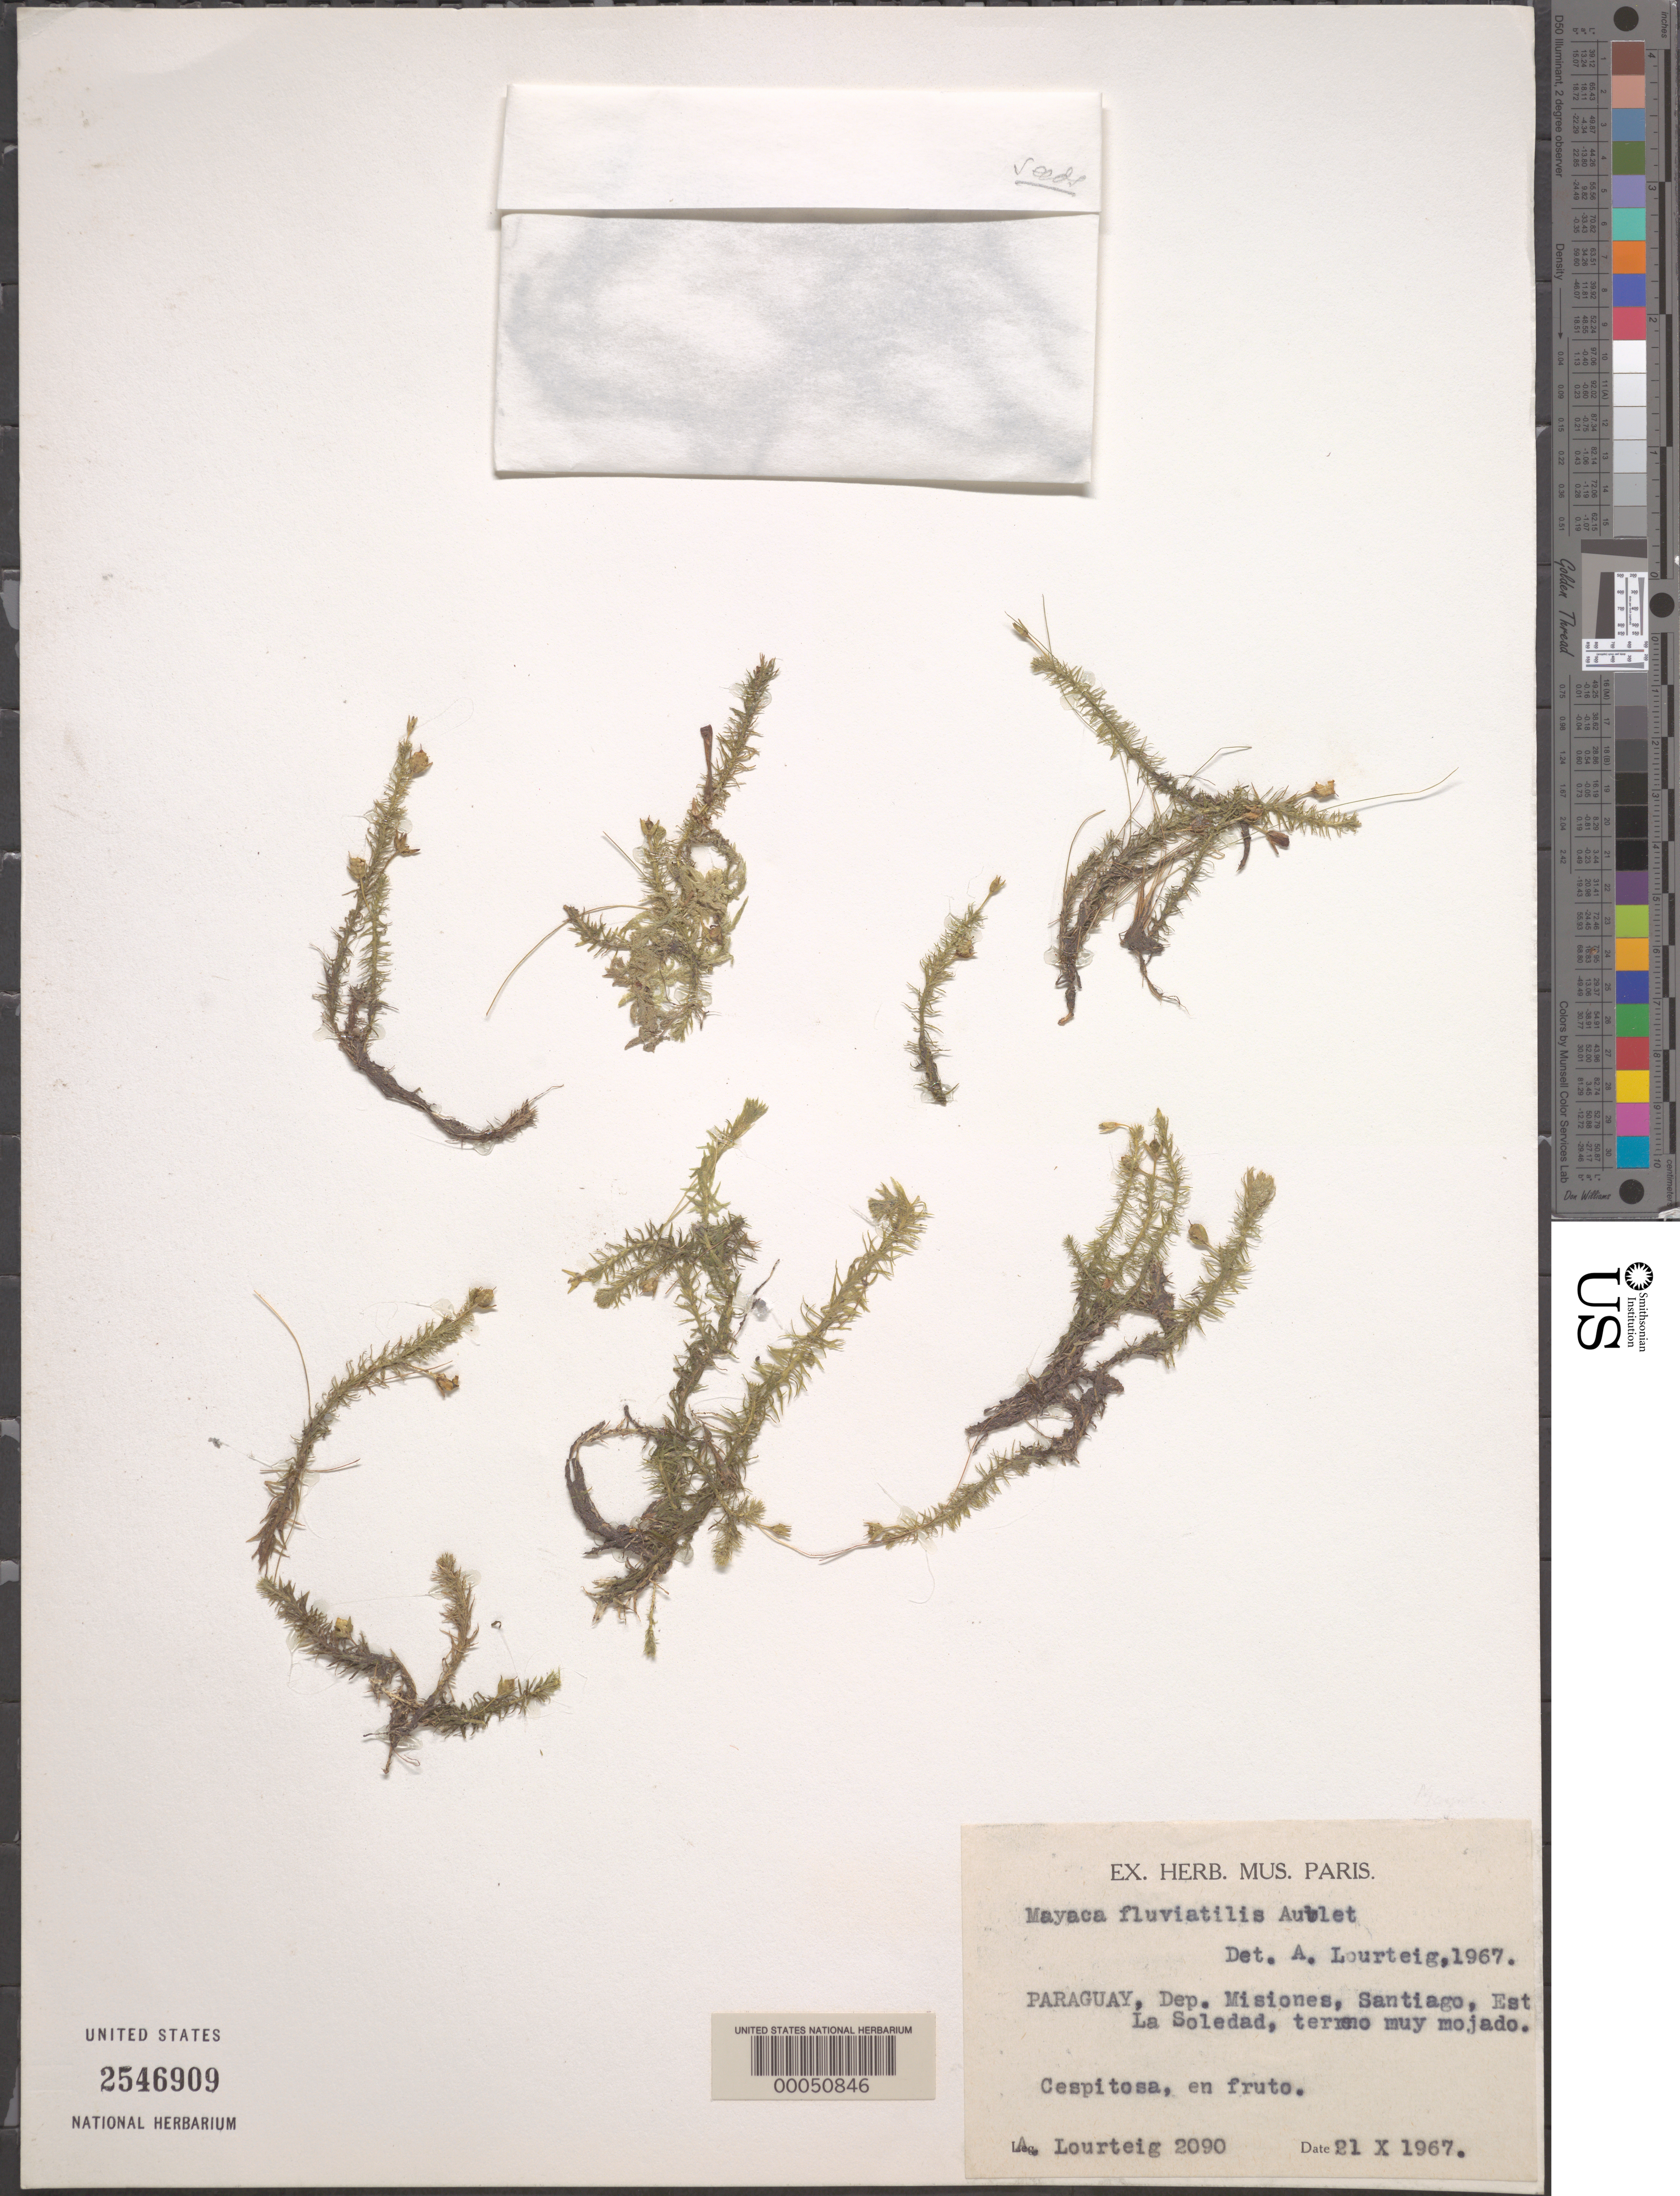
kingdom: Plantae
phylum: Tracheophyta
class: Liliopsida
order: Poales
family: Mayacaceae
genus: Mayaca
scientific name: Mayaca fluviatilis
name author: Aubl.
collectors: A. Lourteig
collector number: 2090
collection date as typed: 21 Oct 1967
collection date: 1967-10-21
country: Paraguay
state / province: Misiones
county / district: Santiago ?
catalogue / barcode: US 2546909